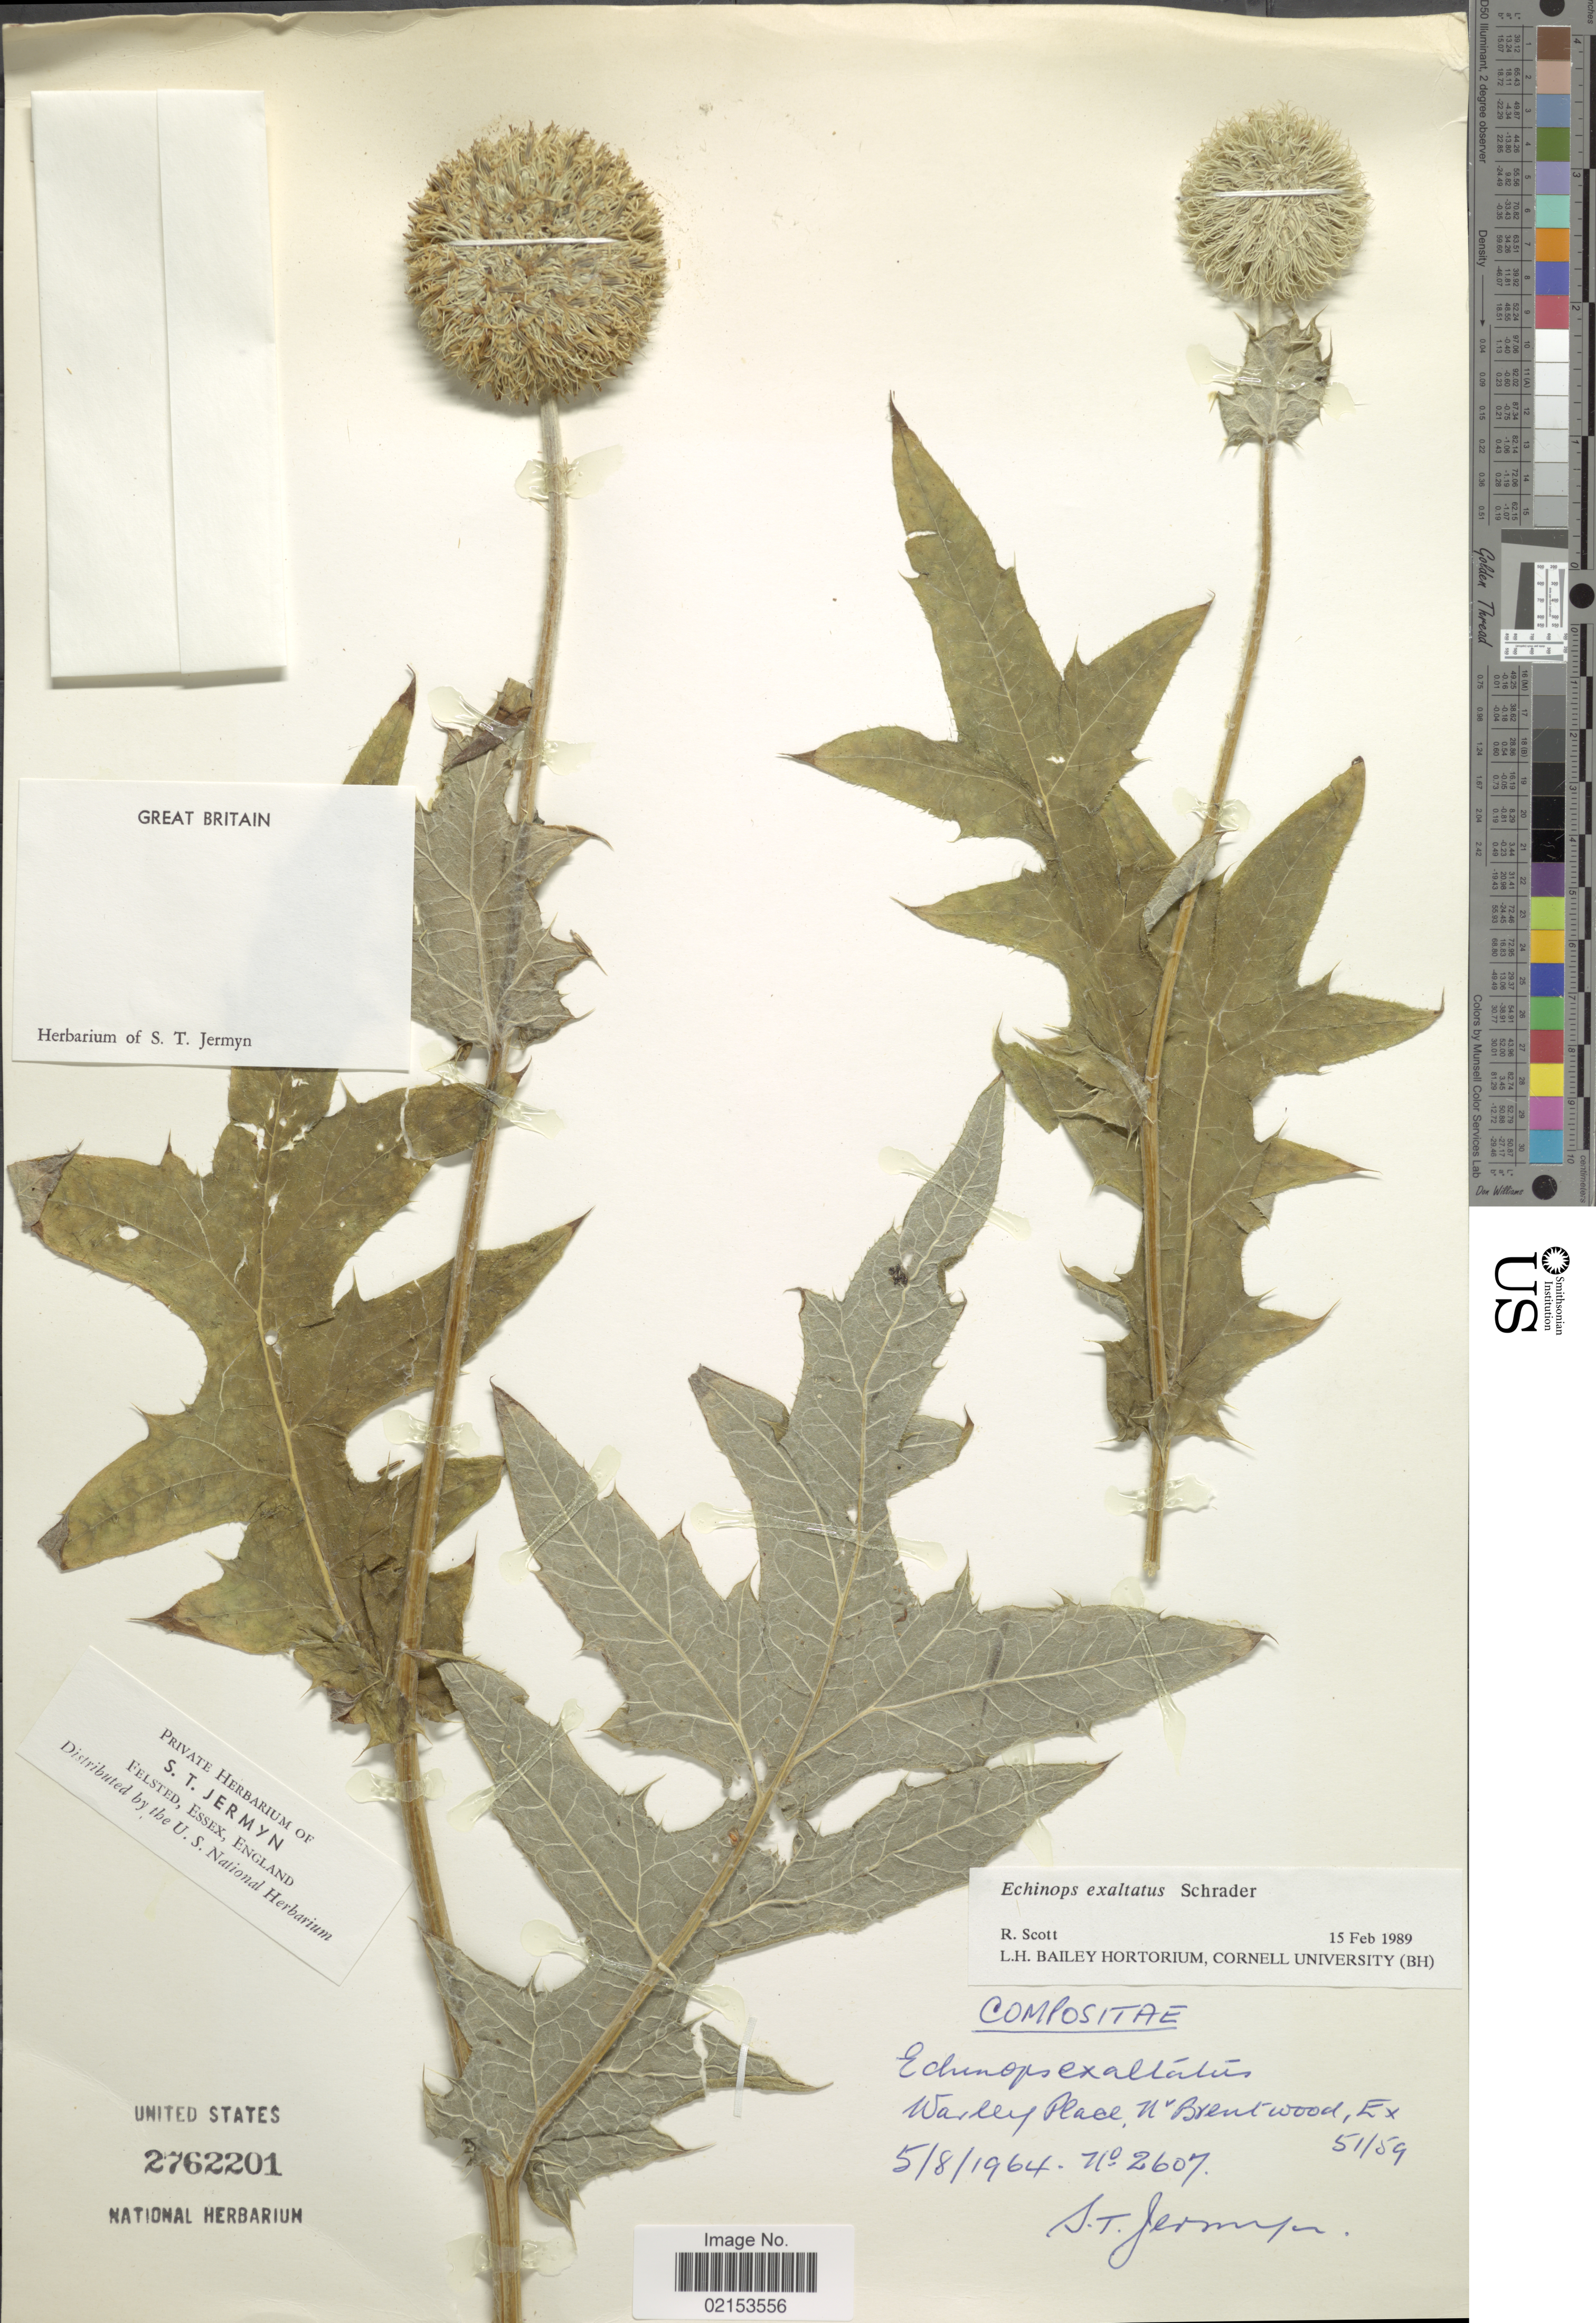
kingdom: Plantae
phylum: Tracheophyta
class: Magnoliopsida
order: Asterales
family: Asteraceae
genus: Echinops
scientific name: Echinops exaltatus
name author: Schrad.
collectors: S. Jermyn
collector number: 2607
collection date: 1964-08-05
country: United Kingdom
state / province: England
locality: Warley Place, N. v. Brentwood, Ex. Great Britain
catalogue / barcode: US 2762201